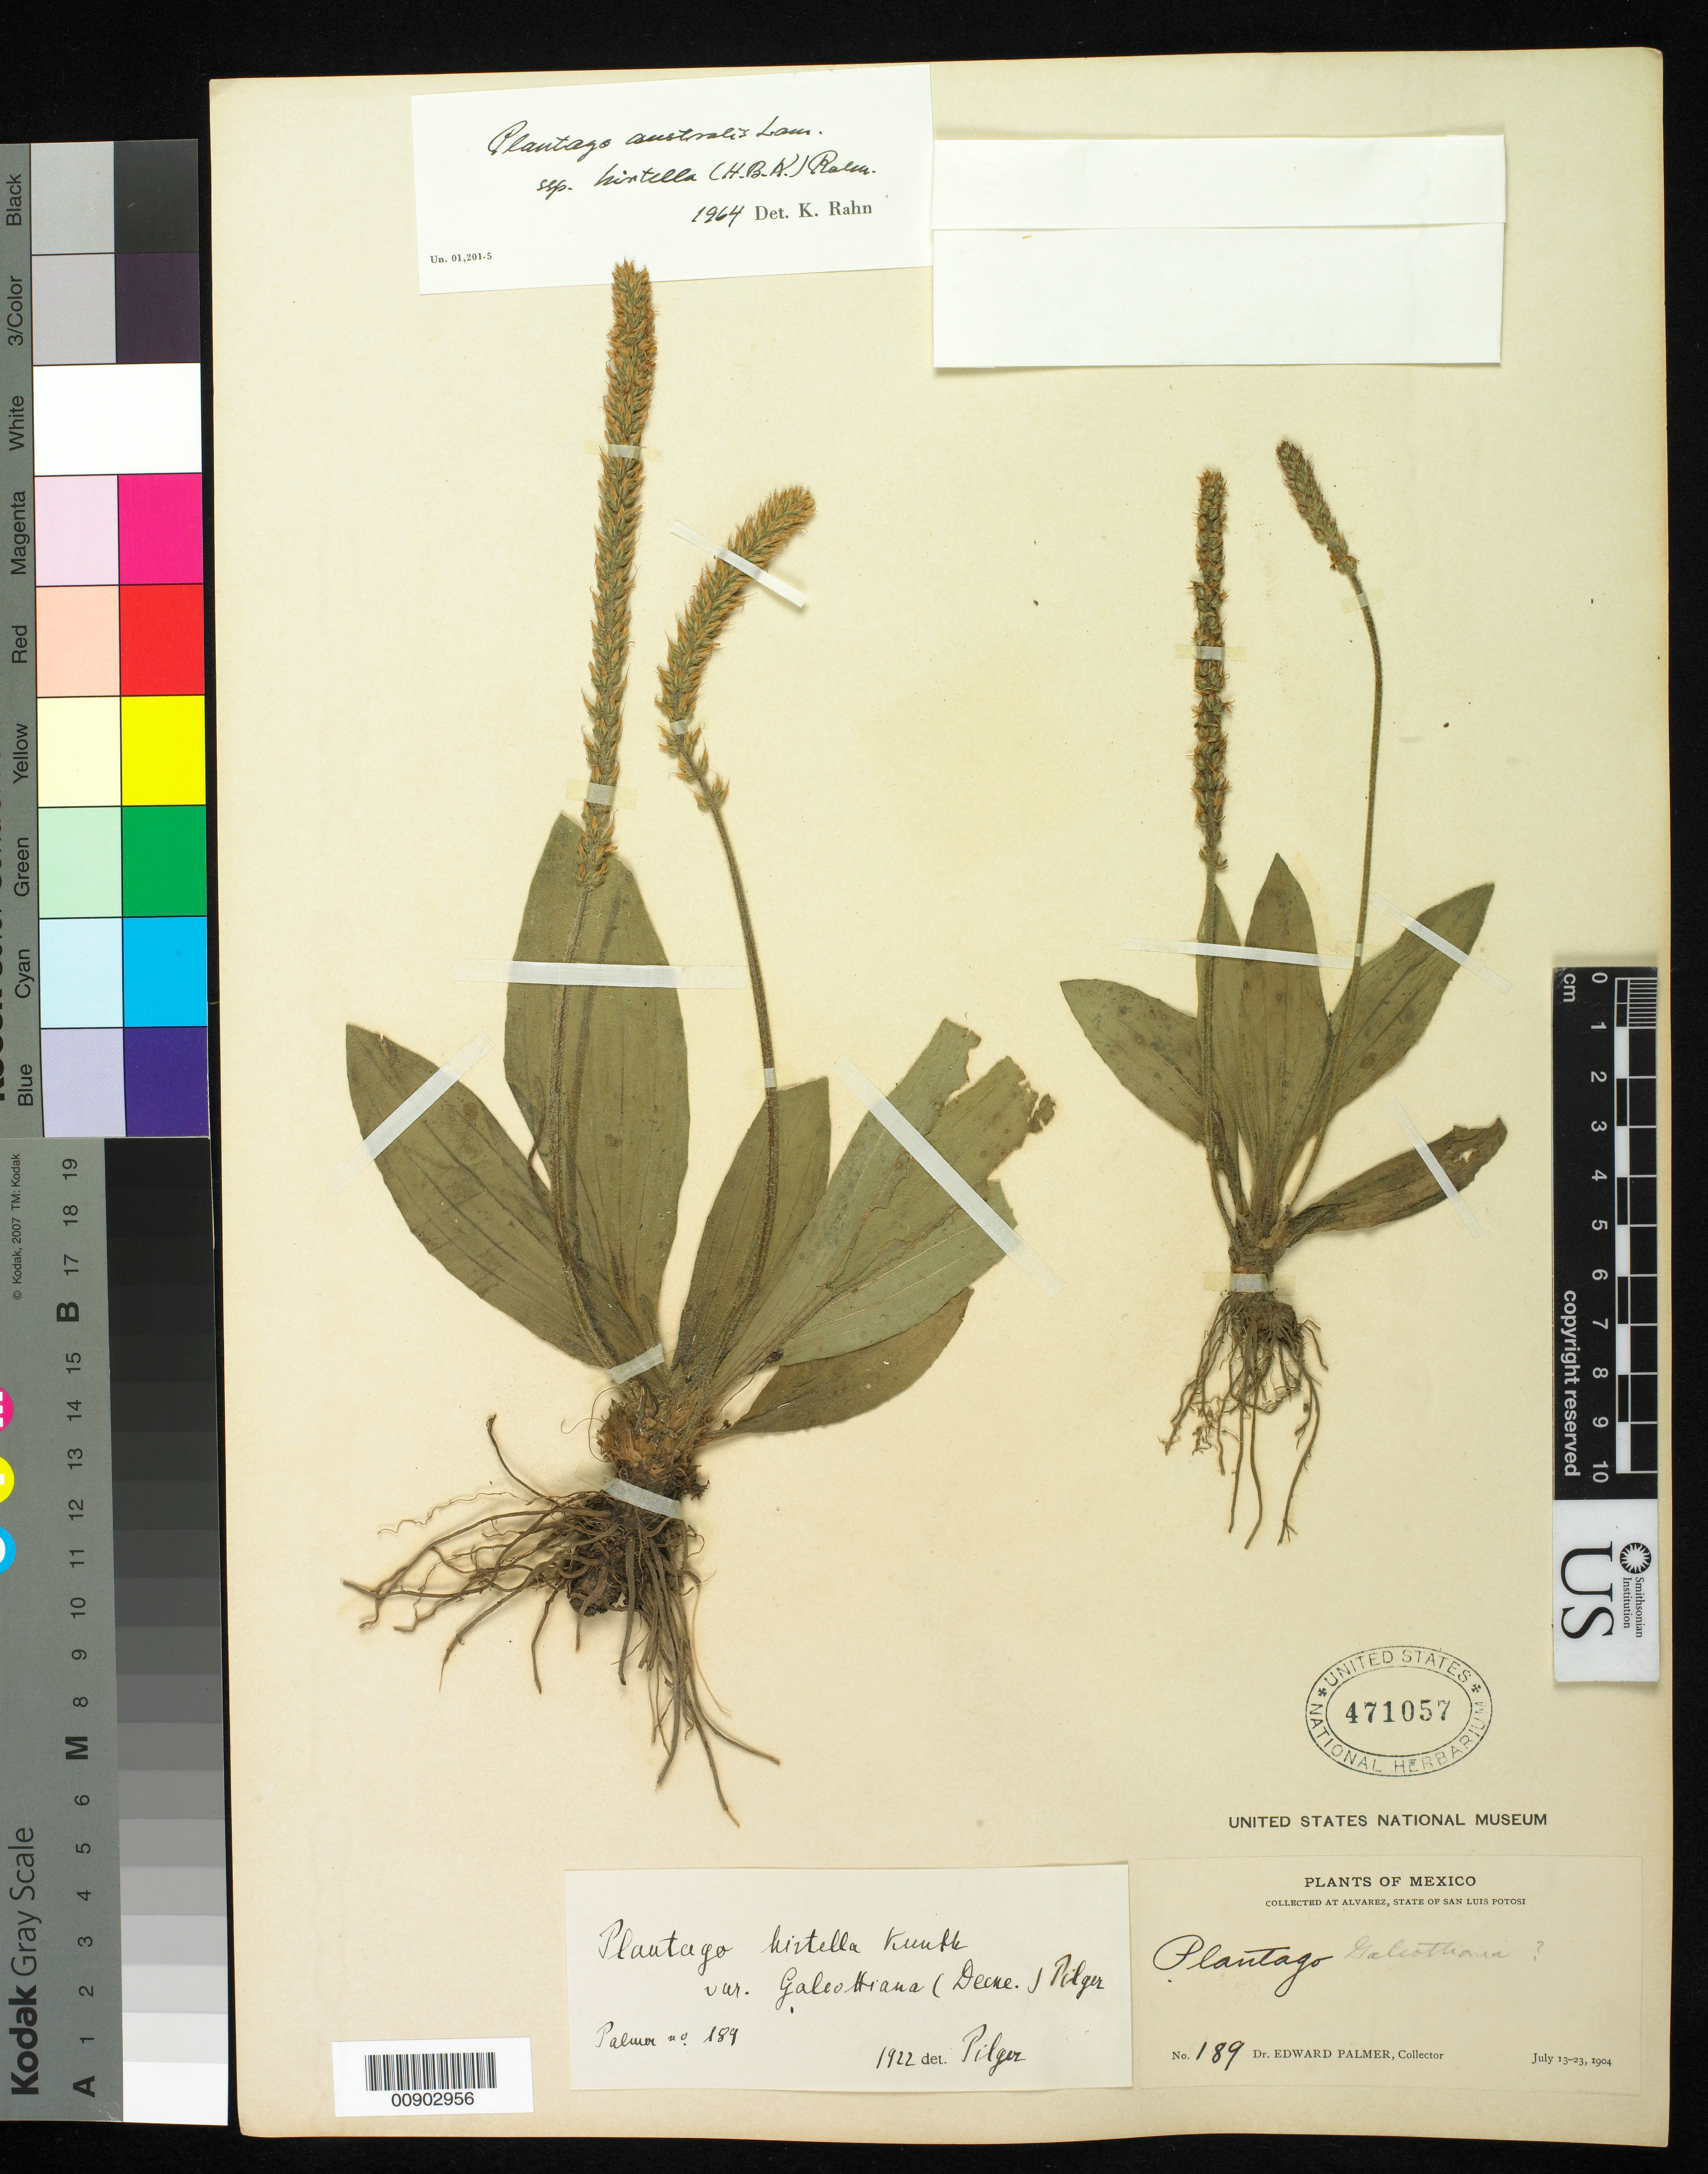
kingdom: Plantae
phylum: Tracheophyta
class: Magnoliopsida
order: Lamiales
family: Plantaginaceae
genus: Plantago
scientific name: Plantago australis subsp. hirtella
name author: (Kunth) Rahn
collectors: E. Palmer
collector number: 189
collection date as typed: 13 Jul 1904 to 23 Jul 1904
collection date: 1904-07-13/1904-07-23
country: Mexico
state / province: San Luis Potosí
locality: Alvarez, San Luis Potosí.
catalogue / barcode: US 471057